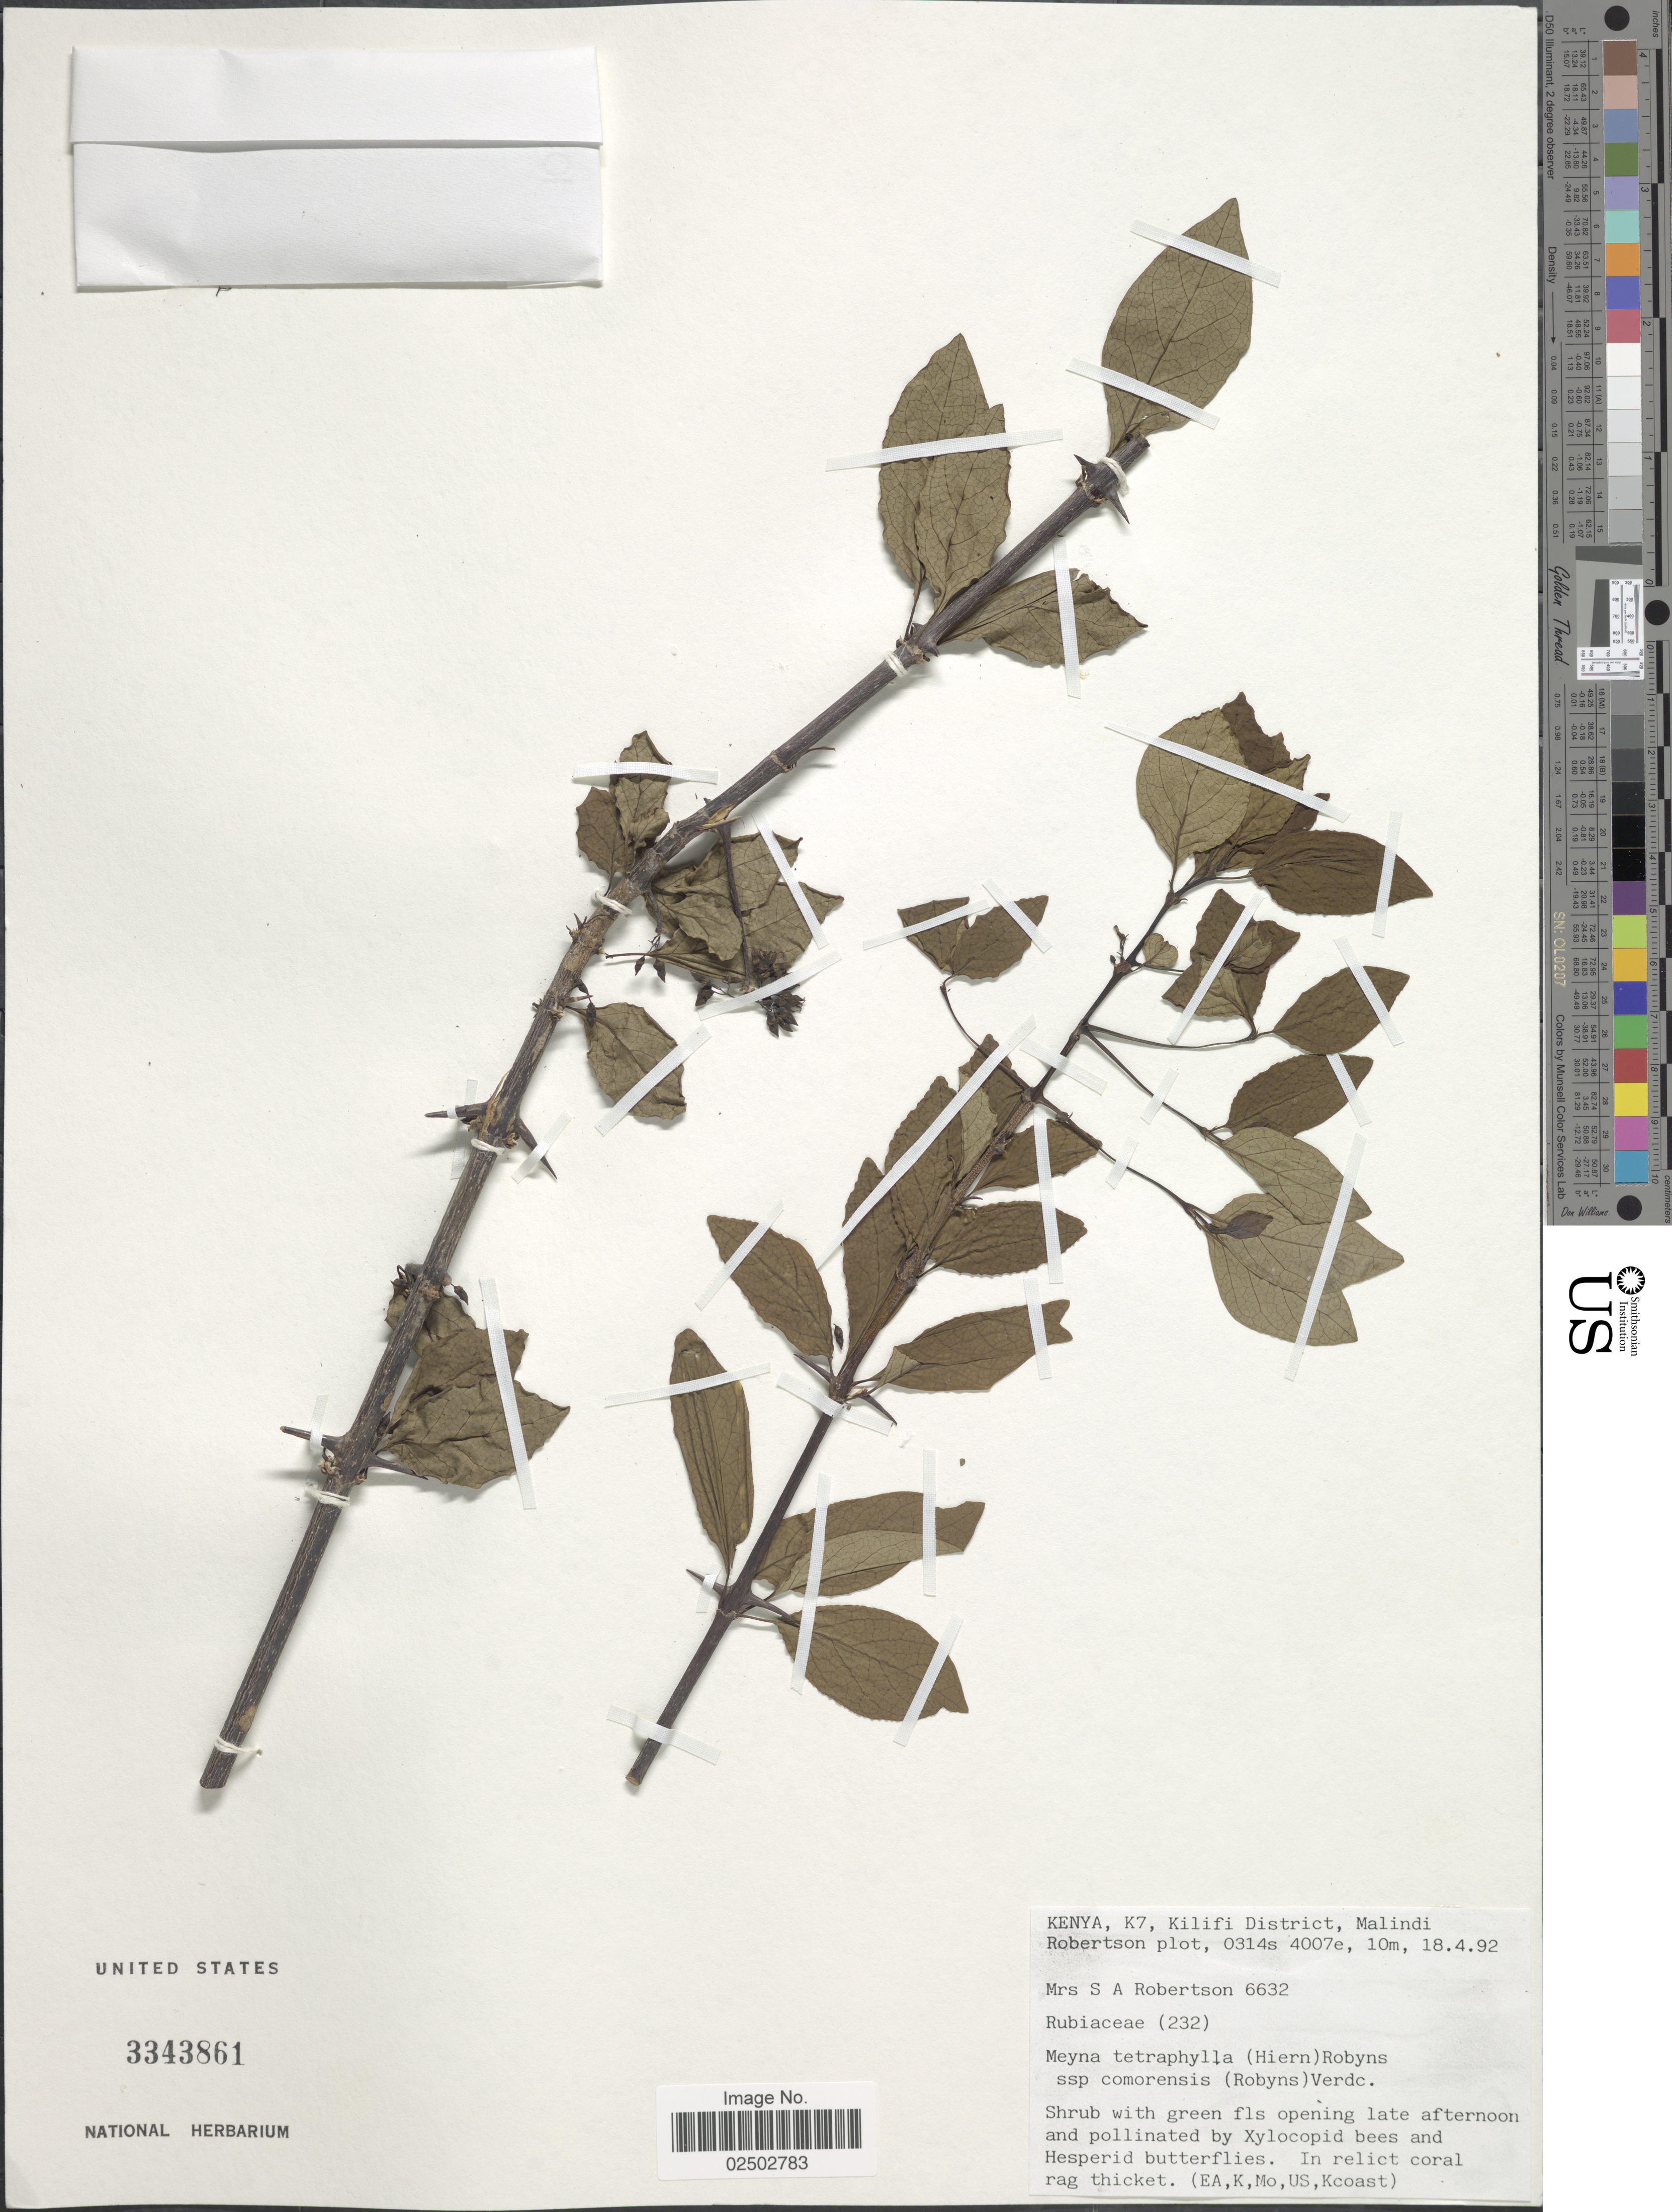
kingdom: Plantae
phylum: Tracheophyta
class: Magnoliopsida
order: Gentianales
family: Rubiaceae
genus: Meyna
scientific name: Meyna tetraphylla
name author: (Schweinf. ex Hiern) Robyns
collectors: S. A. Robertson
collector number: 6632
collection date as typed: Transcribed d/m/y: 18/4/92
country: Kenya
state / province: Kilifi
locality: Kenya, K7, Kilifi District, Malindi Robertson Plot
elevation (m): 10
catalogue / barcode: US 3343861